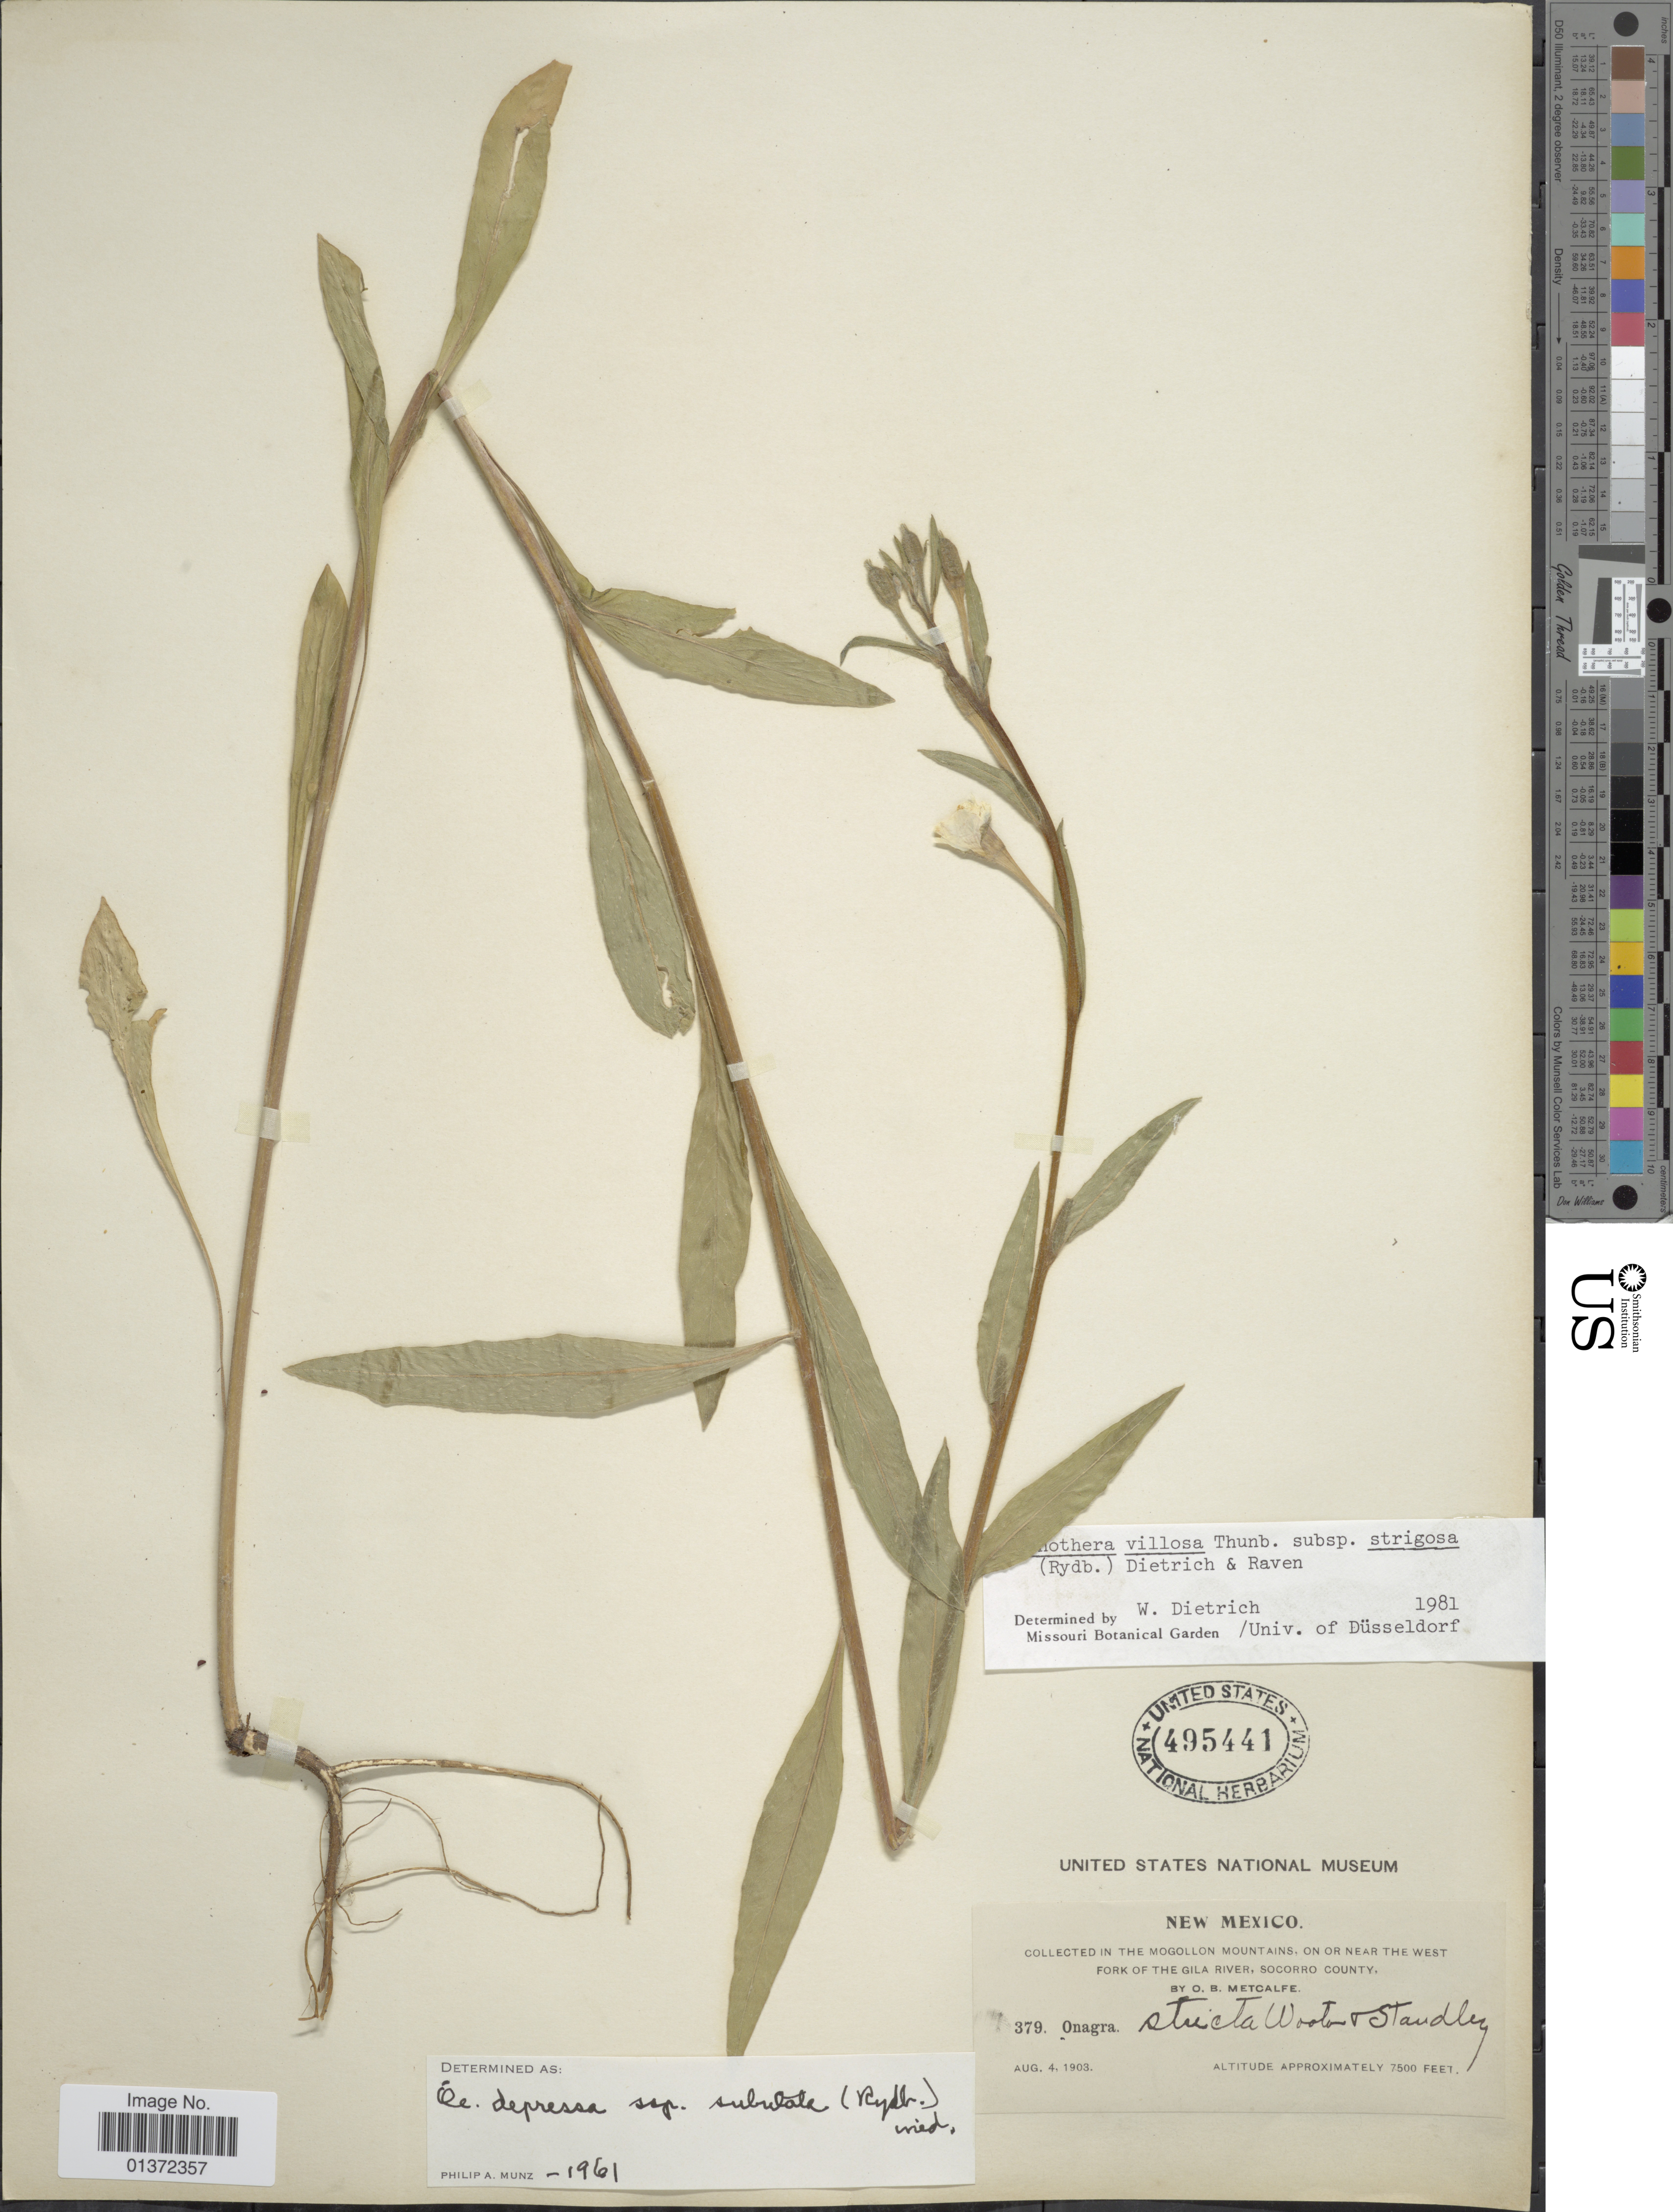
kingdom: Plantae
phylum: Tracheophyta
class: Magnoliopsida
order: Myrtales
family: Onagraceae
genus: Oenothera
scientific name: Oenothera villosa subsp. strigosa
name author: (Rydb.) W. Dietr. & P.H. Raven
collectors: O. B. Metcalfe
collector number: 379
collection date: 1903-08-04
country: United States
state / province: New Mexico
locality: Mogollon Mountains, on or near the west Fork of the Gila River, Socorro County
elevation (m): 2286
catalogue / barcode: US 495441